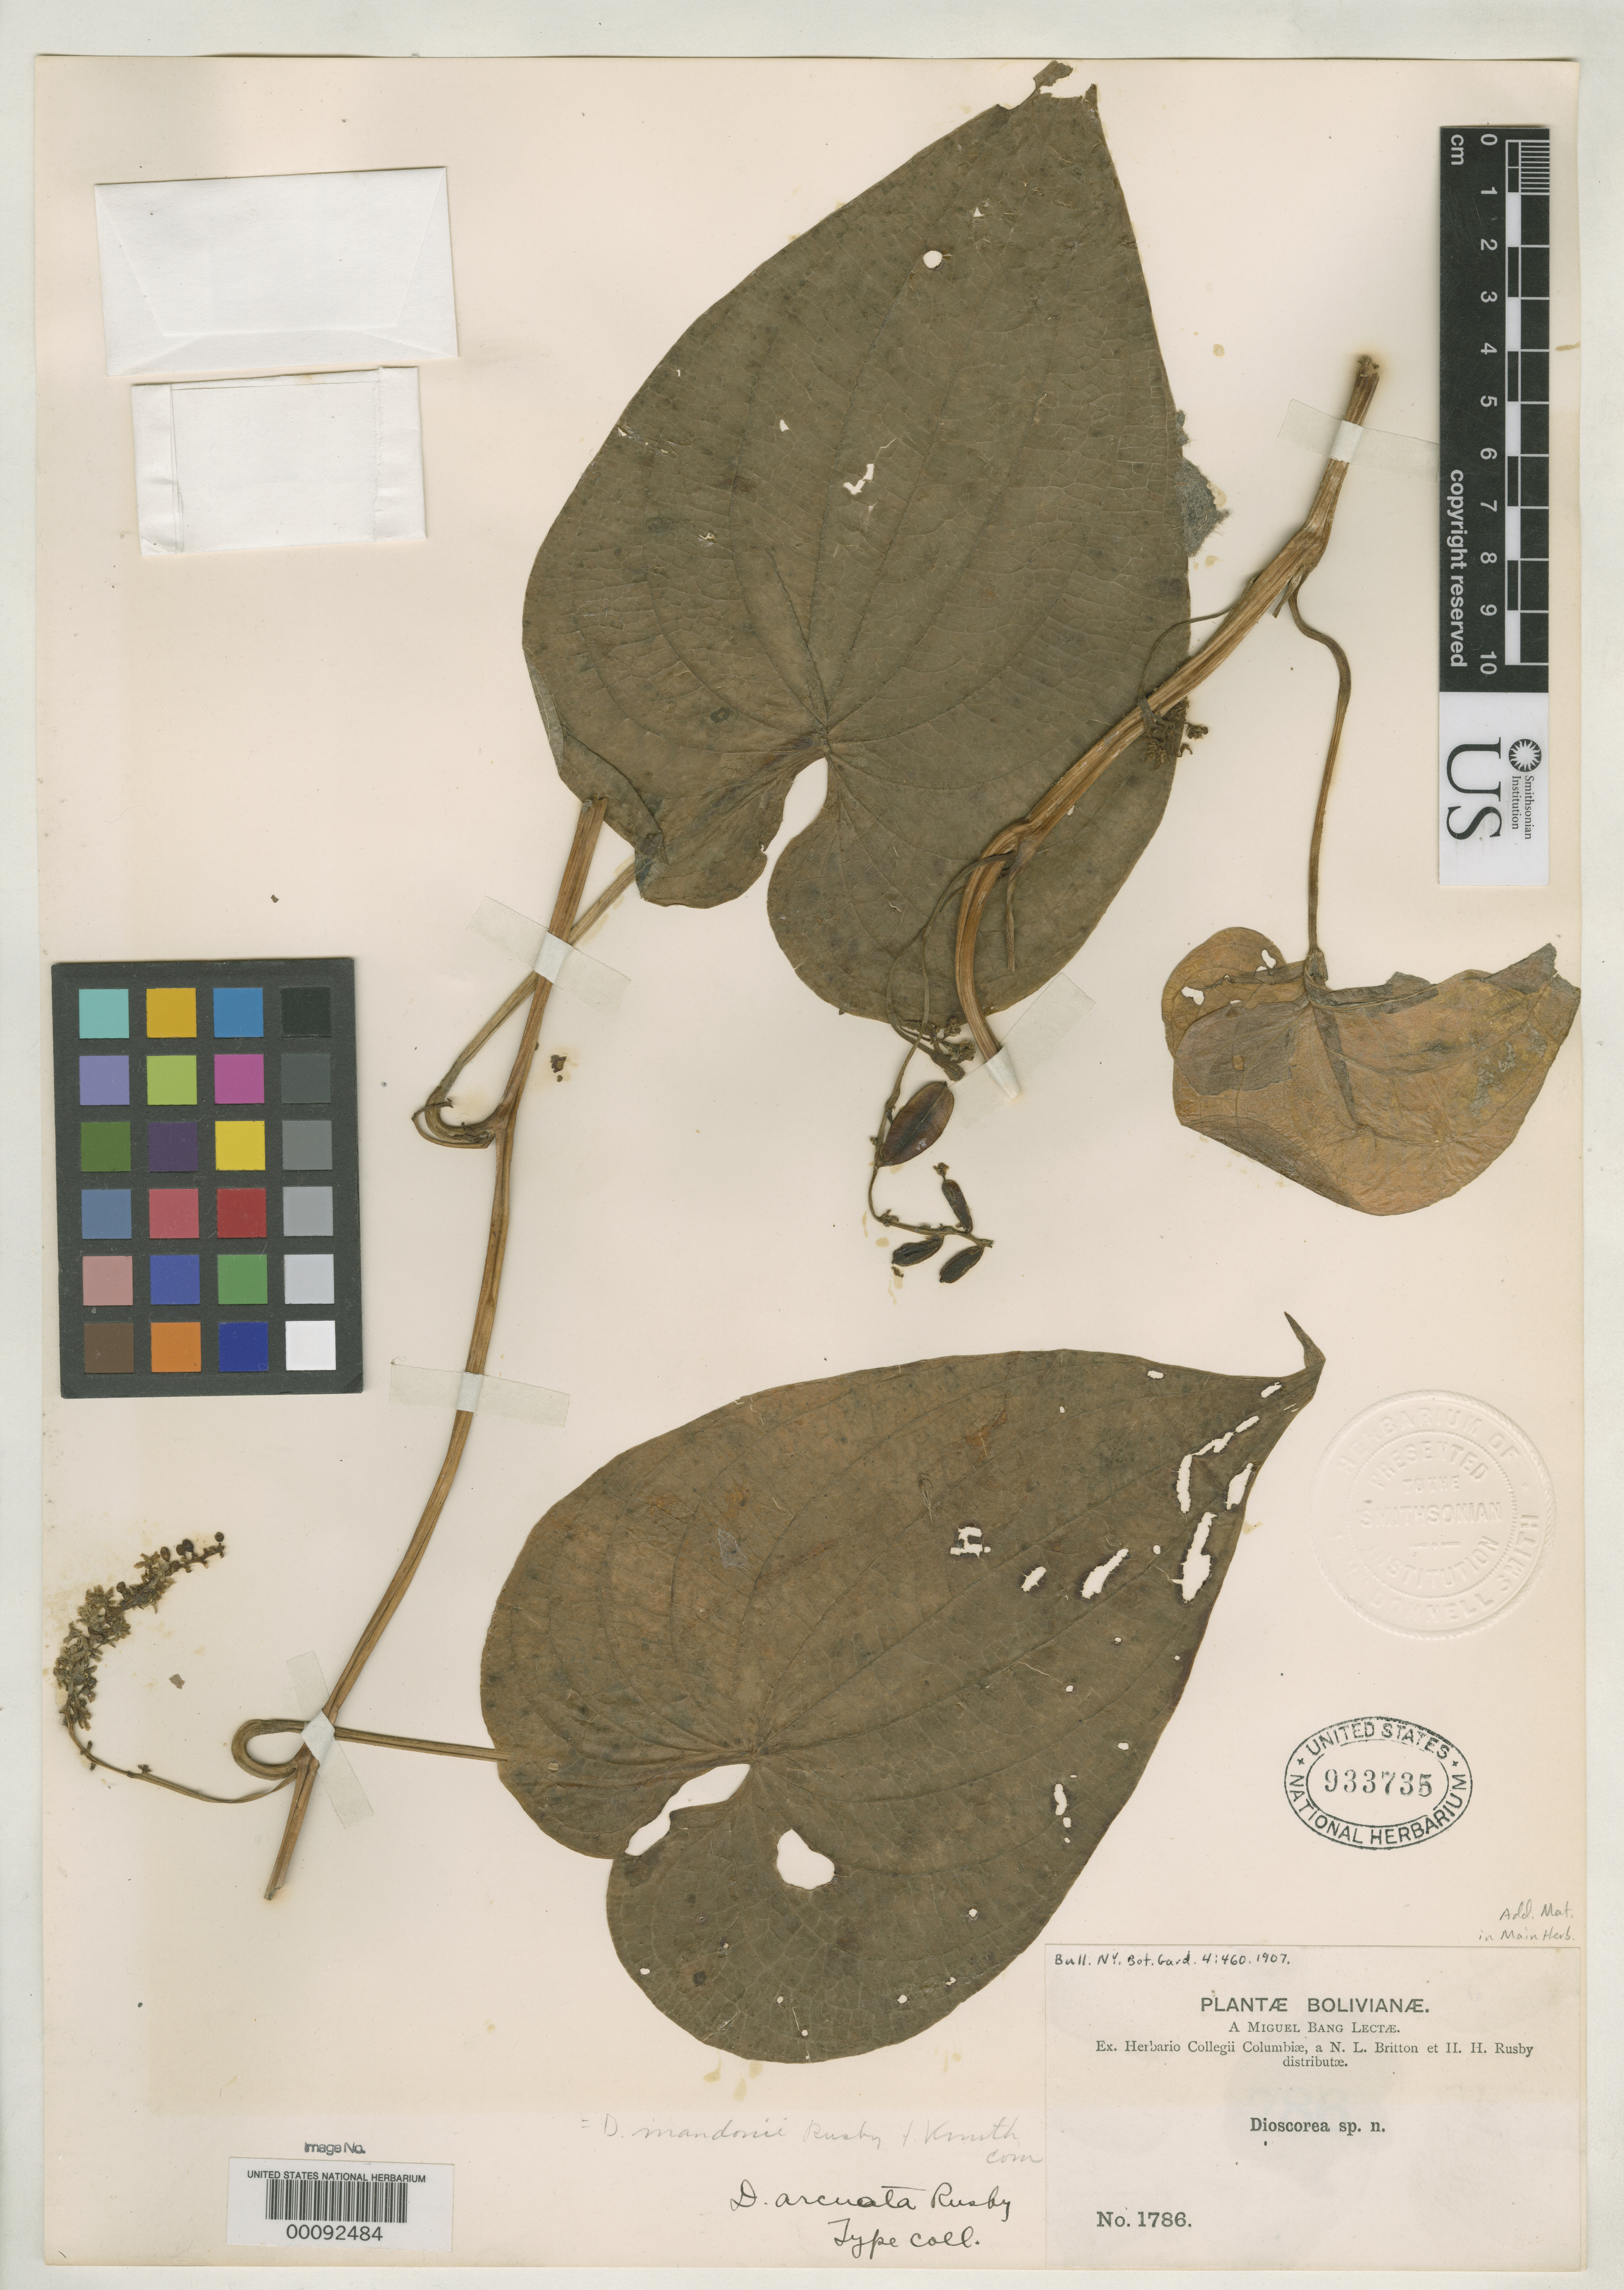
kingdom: Plantae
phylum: Tracheophyta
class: Liliopsida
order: Dioscoreales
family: Dioscoreaceae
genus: Dioscorea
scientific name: Dioscorea arcuata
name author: Rusby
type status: Isotype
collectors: M. Bang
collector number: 1786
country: Bolivia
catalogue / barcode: US 933735